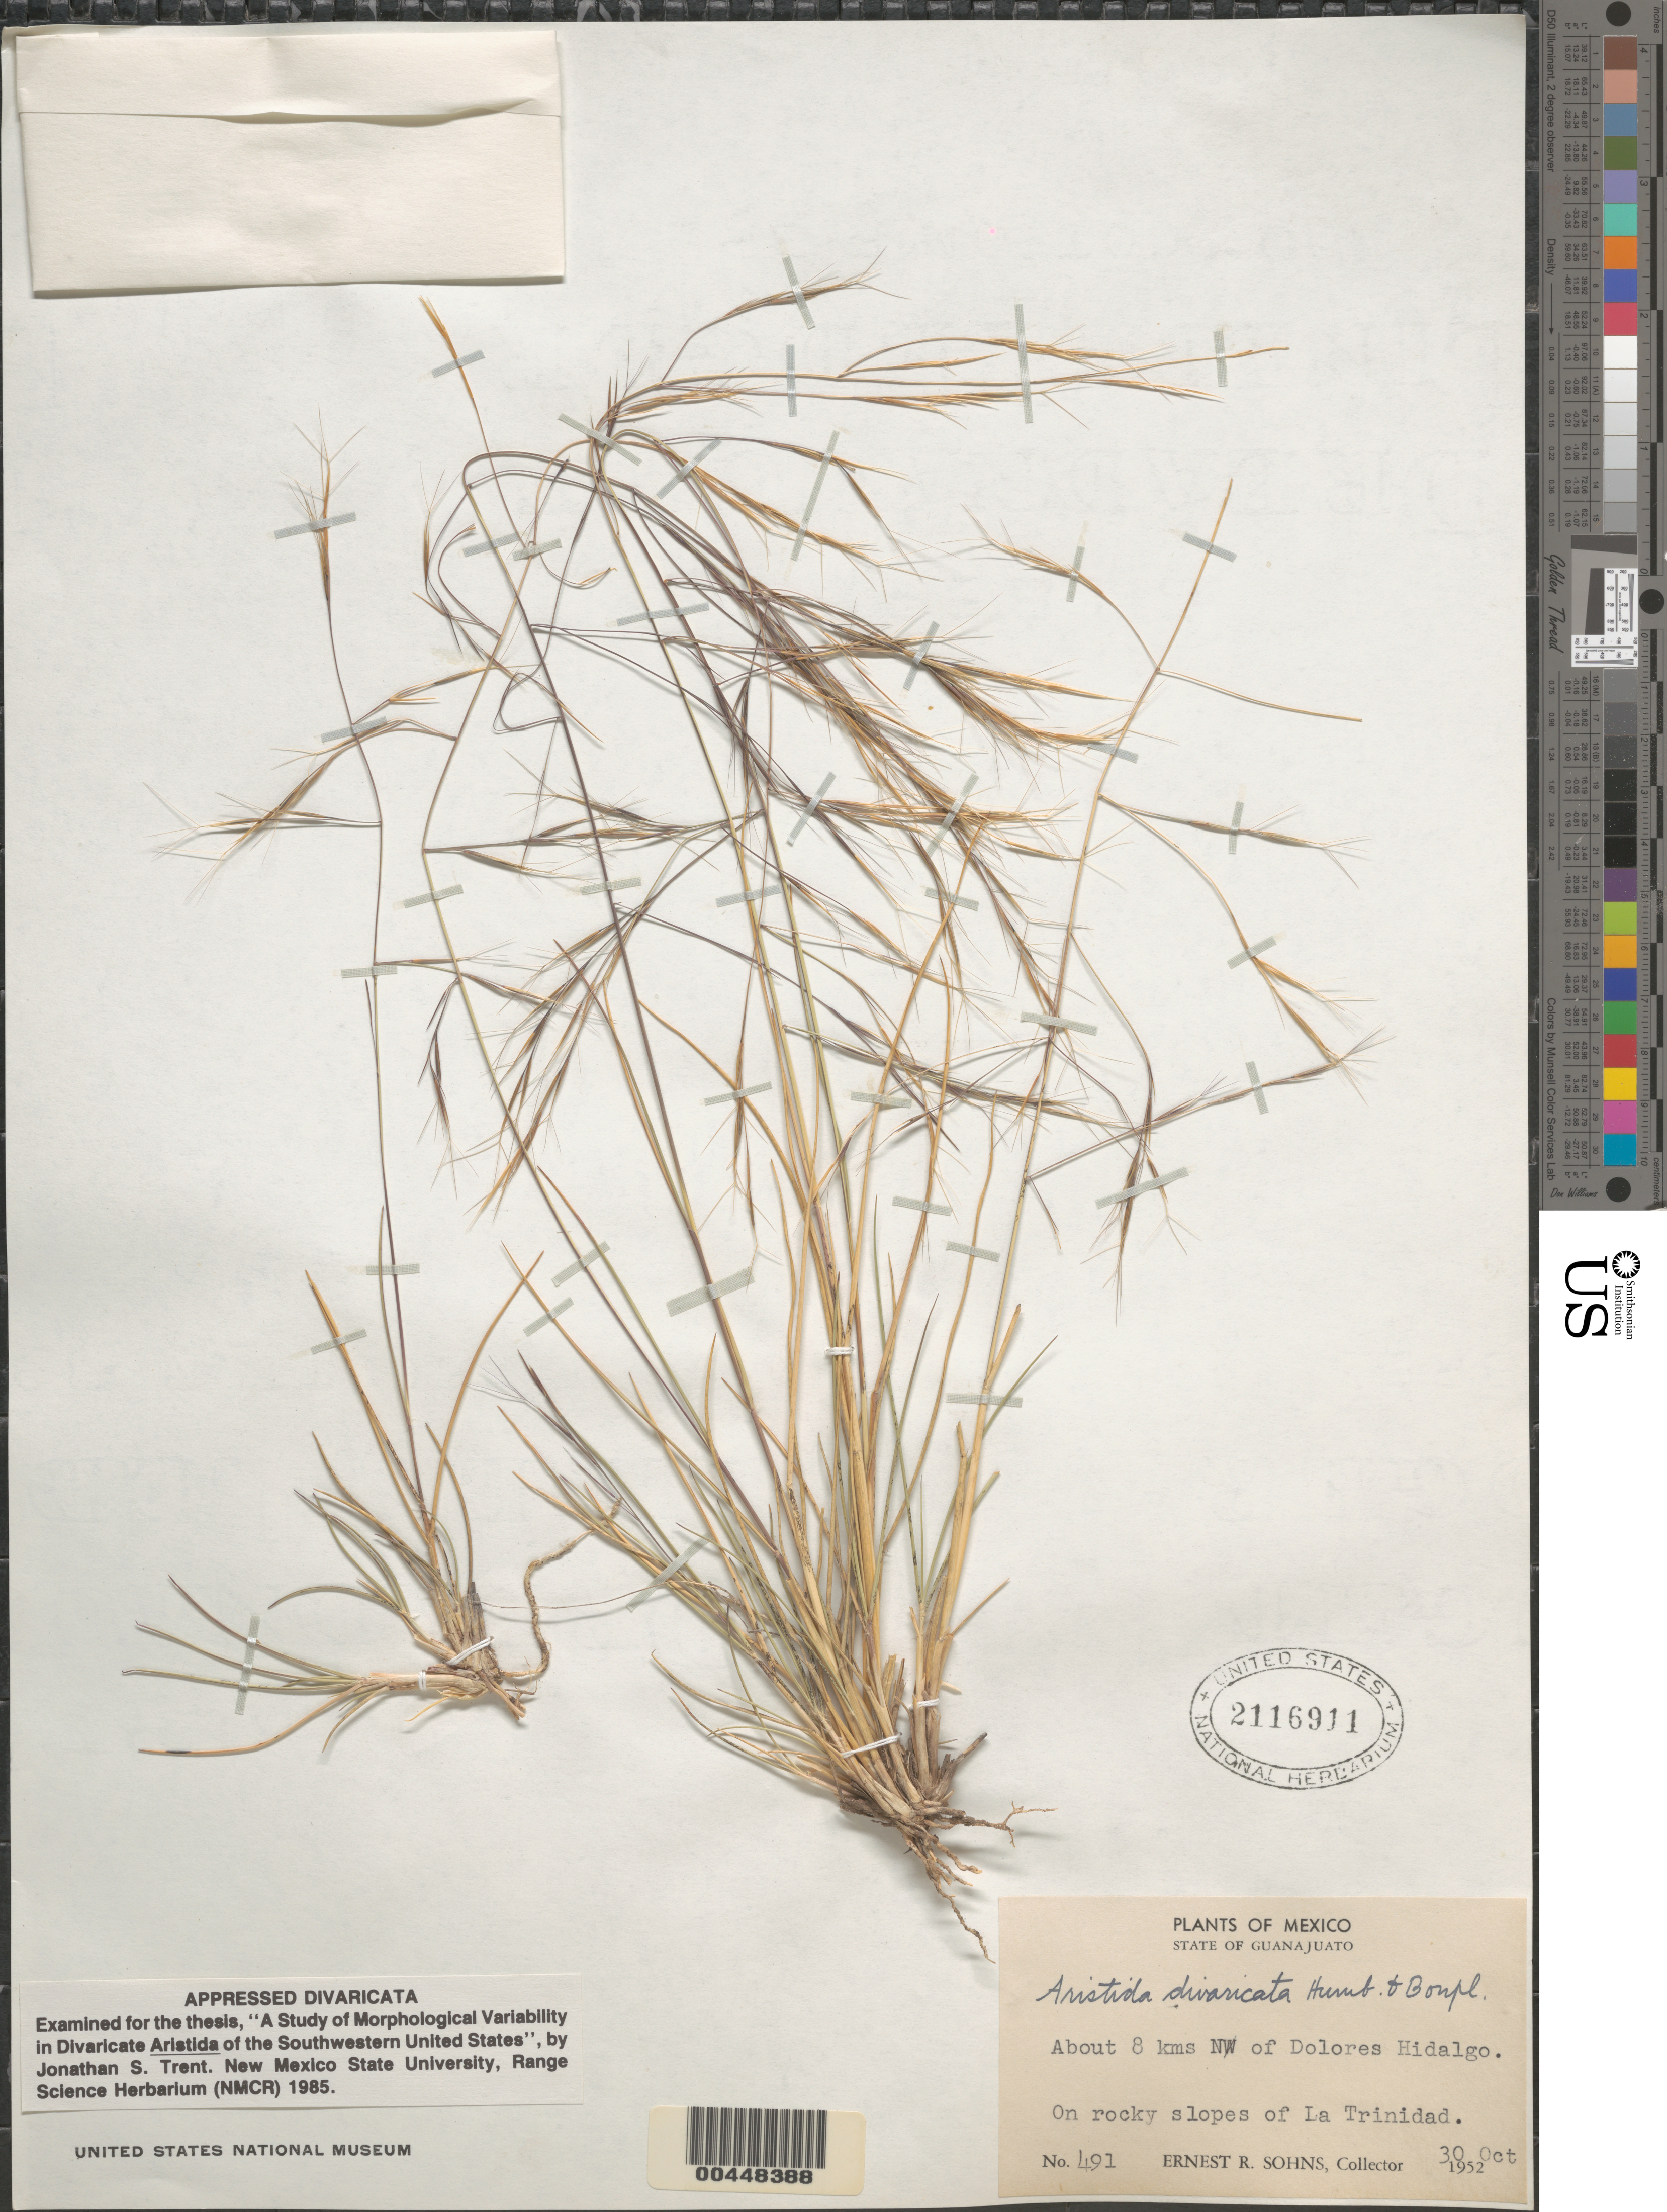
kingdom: Plantae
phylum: Tracheophyta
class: Liliopsida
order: Poales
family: Poaceae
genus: Aristida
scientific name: Aristida divaricata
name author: Humb. & Bonpl. ex Willd.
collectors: E. R. Sohns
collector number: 491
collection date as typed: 30 Oct 1952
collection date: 1952-10-30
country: Mexico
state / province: Guanajuato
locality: About 8 km N of Dolores Hidalgo, on rocky slopes of La Trinidad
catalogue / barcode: US 2116911